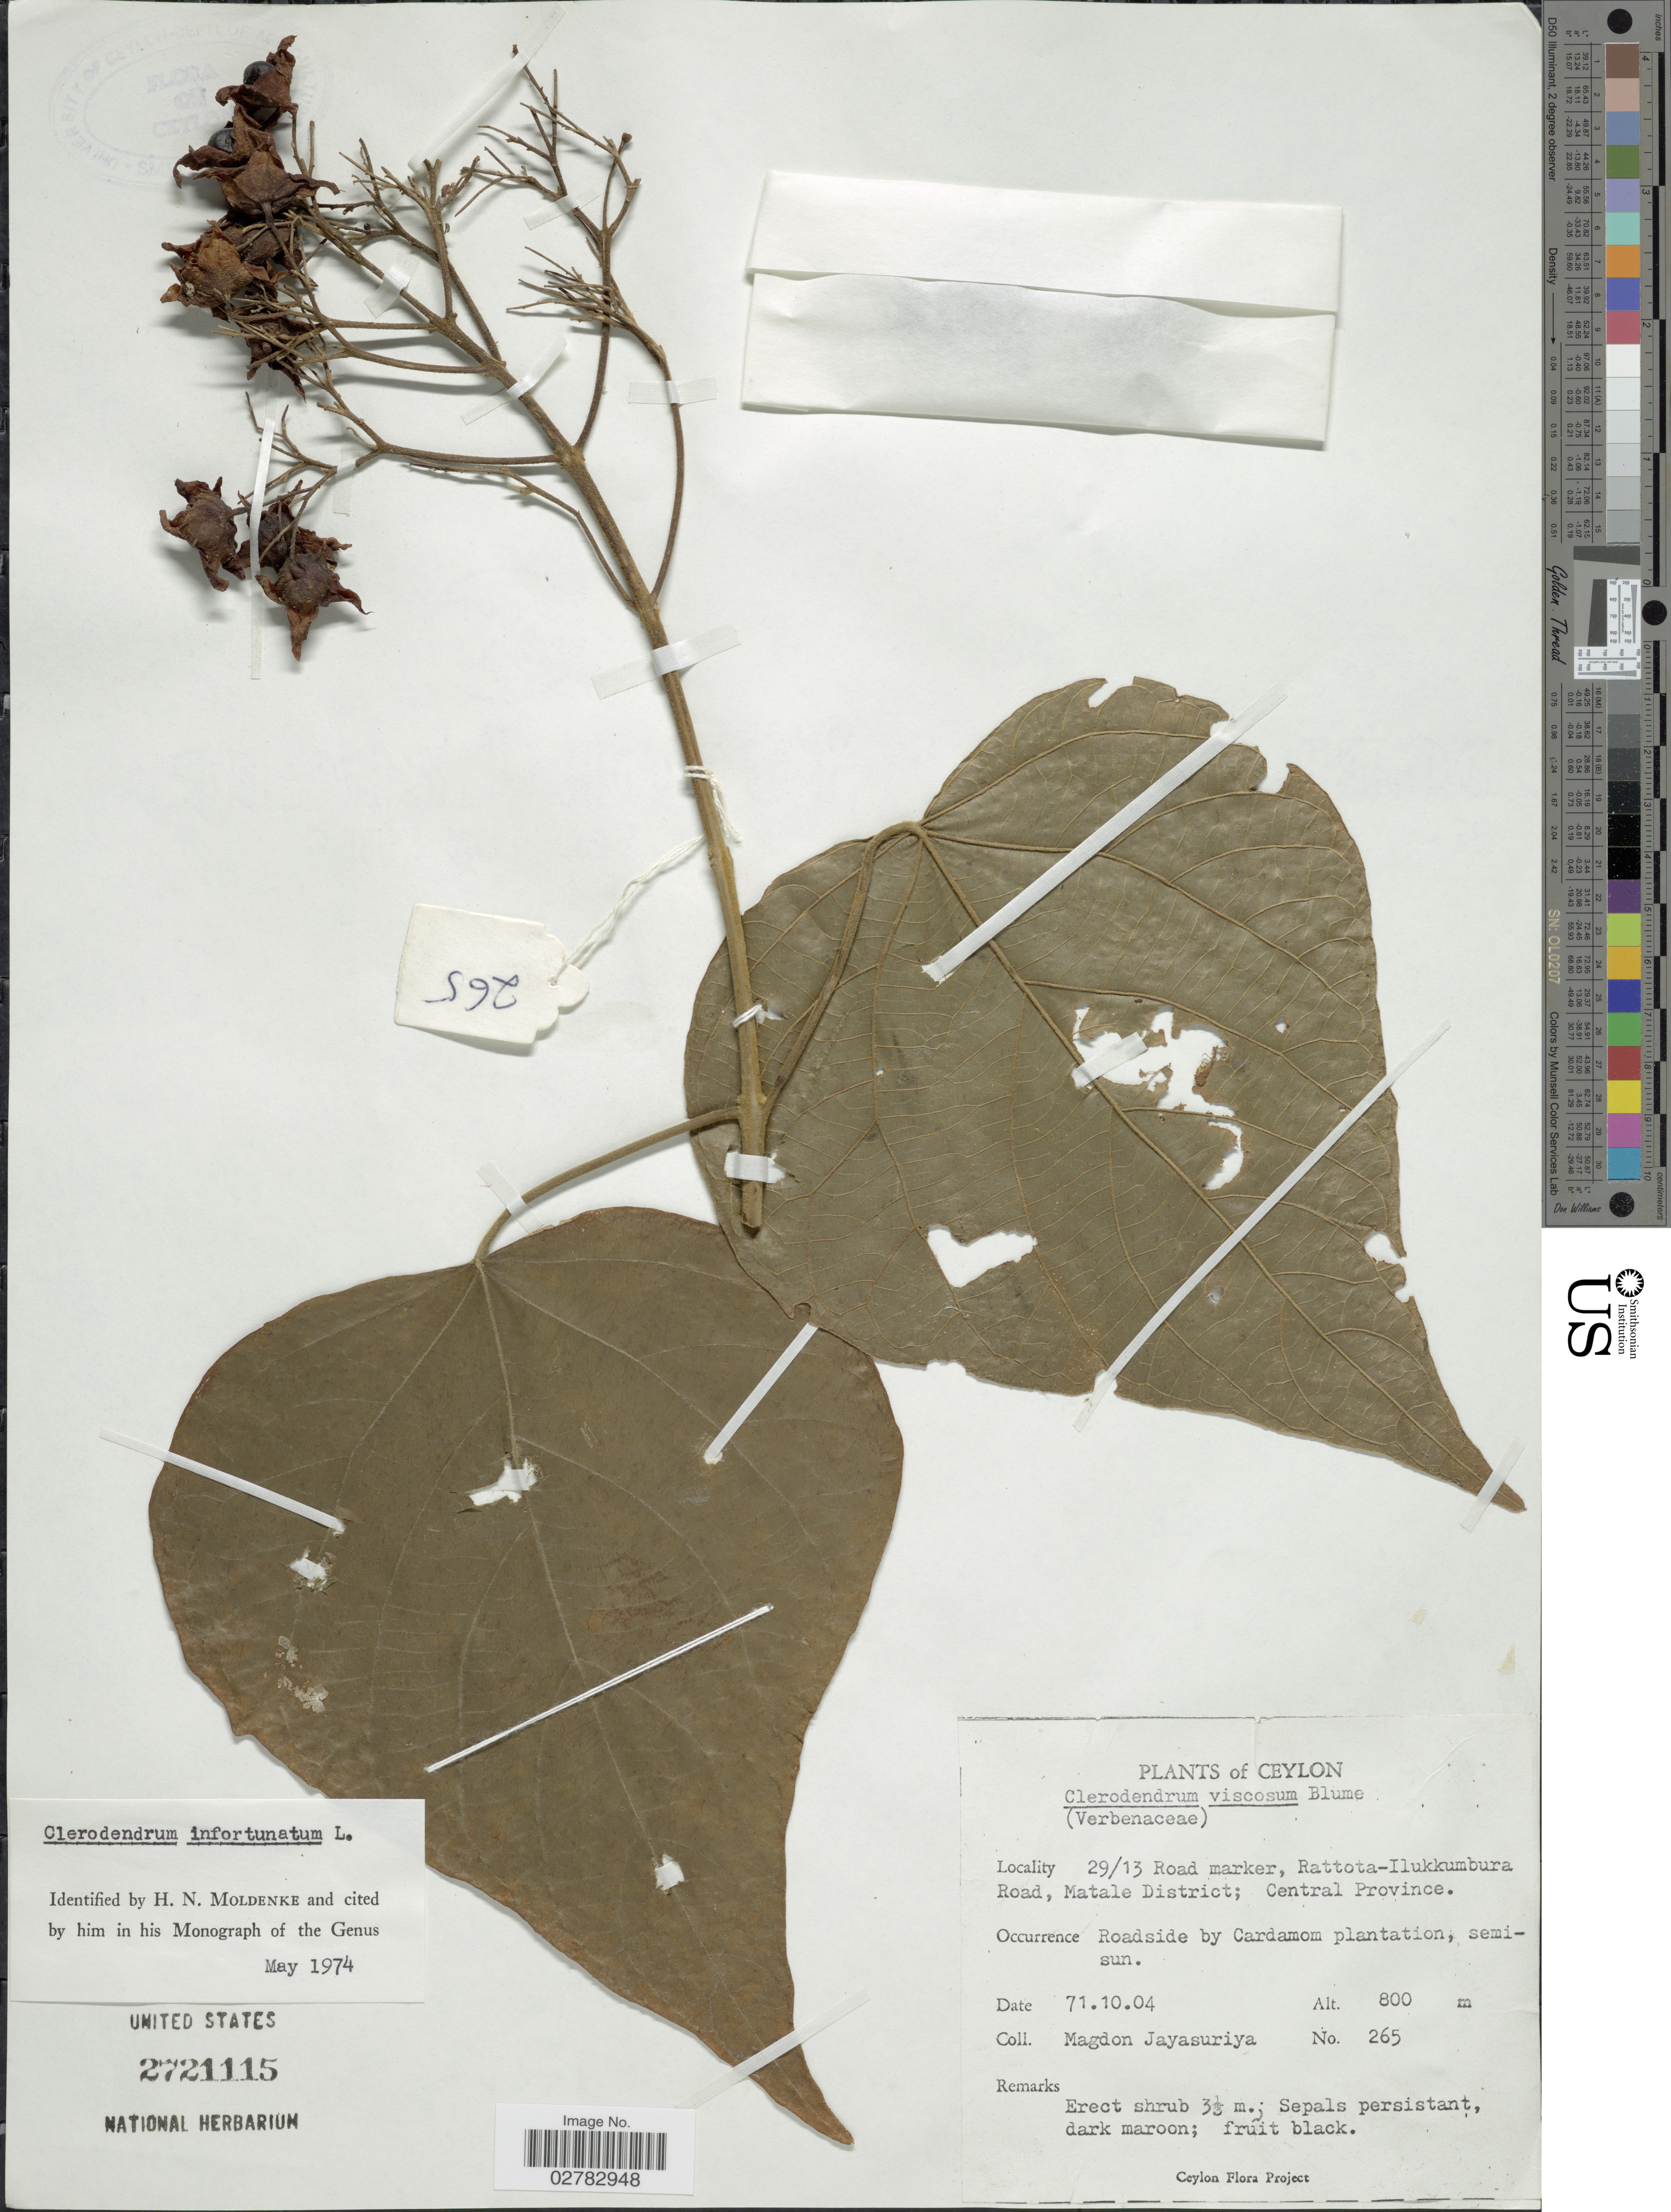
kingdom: Plantae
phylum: Tracheophyta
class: Magnoliopsida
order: Lamiales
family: Lamiaceae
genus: Clerodendrum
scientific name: Clerodendrum infortunatum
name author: L.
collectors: A. H. Jayasuriya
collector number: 265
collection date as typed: Transcribed d/m/y: 4/10/71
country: Sri Lanka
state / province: Central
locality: Ceylon. 29/13 Road marker, Rattota-Ilukkumbura Road, Matale District. Roadside Cardamom plantation, semi-sun.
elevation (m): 800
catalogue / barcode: US 2721115